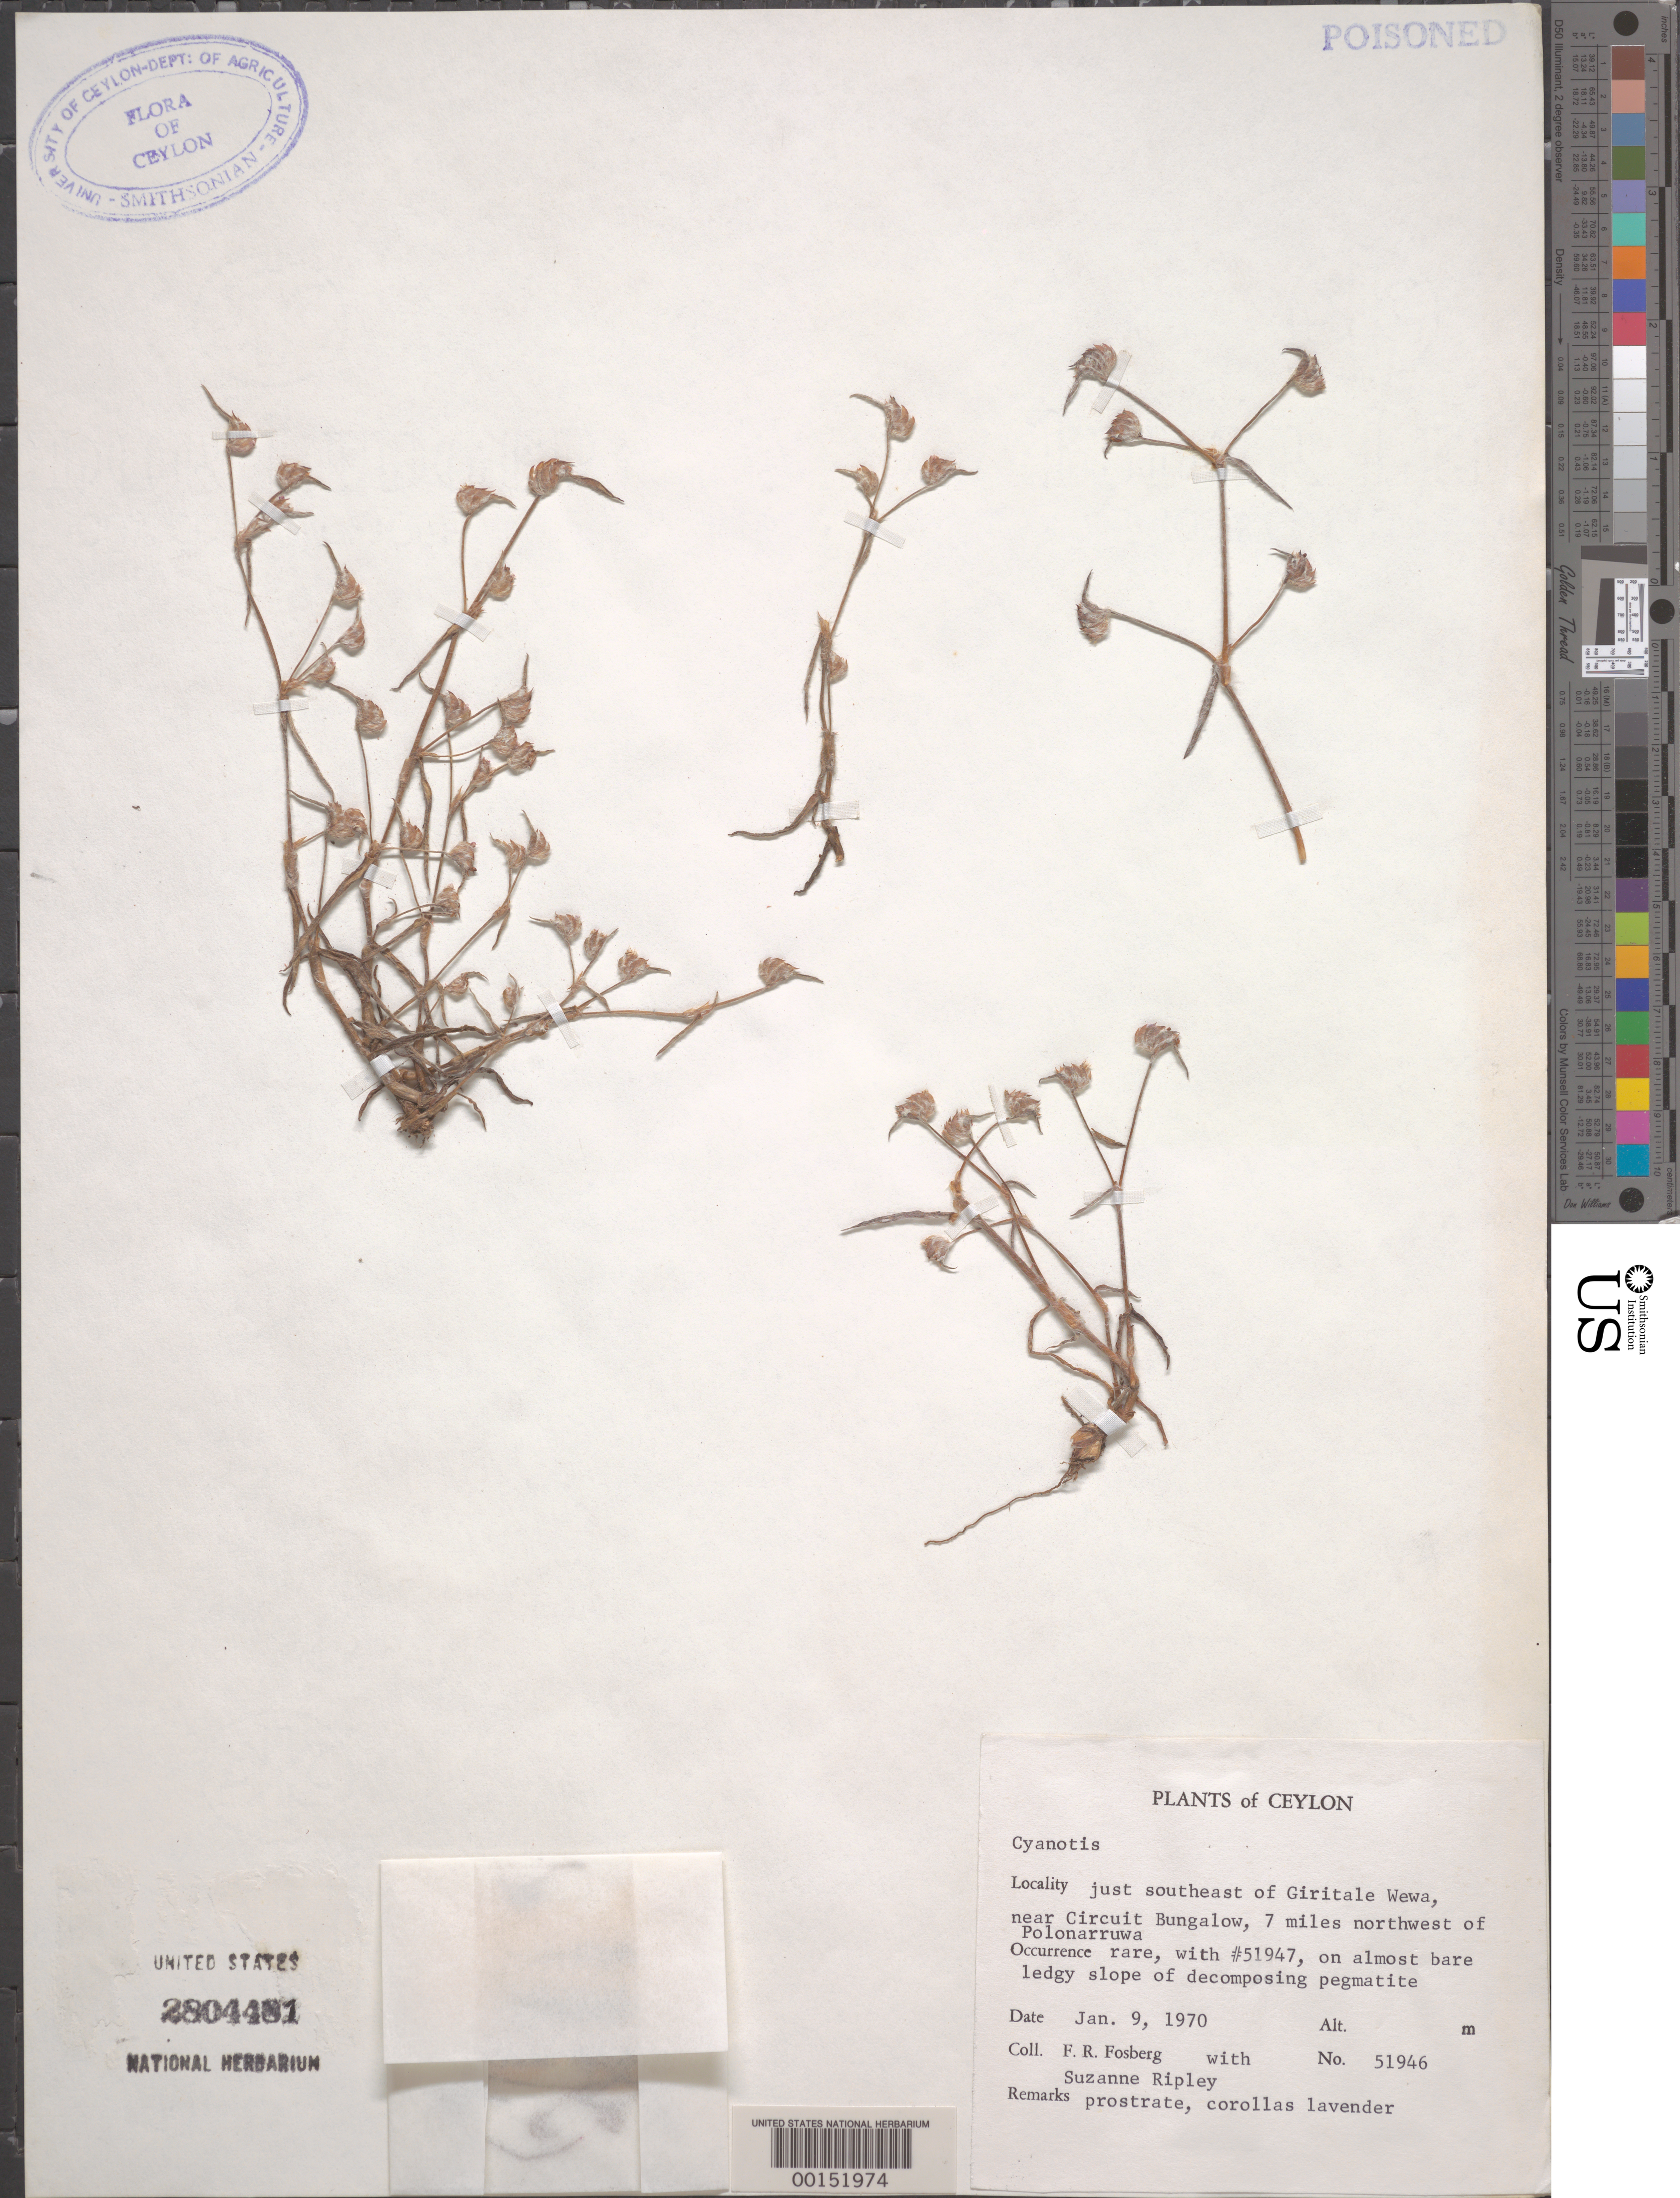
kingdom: Plantae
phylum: Tracheophyta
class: Liliopsida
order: Commelinales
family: Commelinaceae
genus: Cyanotis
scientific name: Cyanotis thwaitesii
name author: Hassk.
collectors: F. R. Fosberg & S. Ripley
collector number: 51946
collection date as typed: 09 Jan 1970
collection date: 1970-01-09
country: Sri Lanka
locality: Giritale wewa, nw of polonarruwa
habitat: Slope with decomposing pegmatite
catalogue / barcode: US 2804481